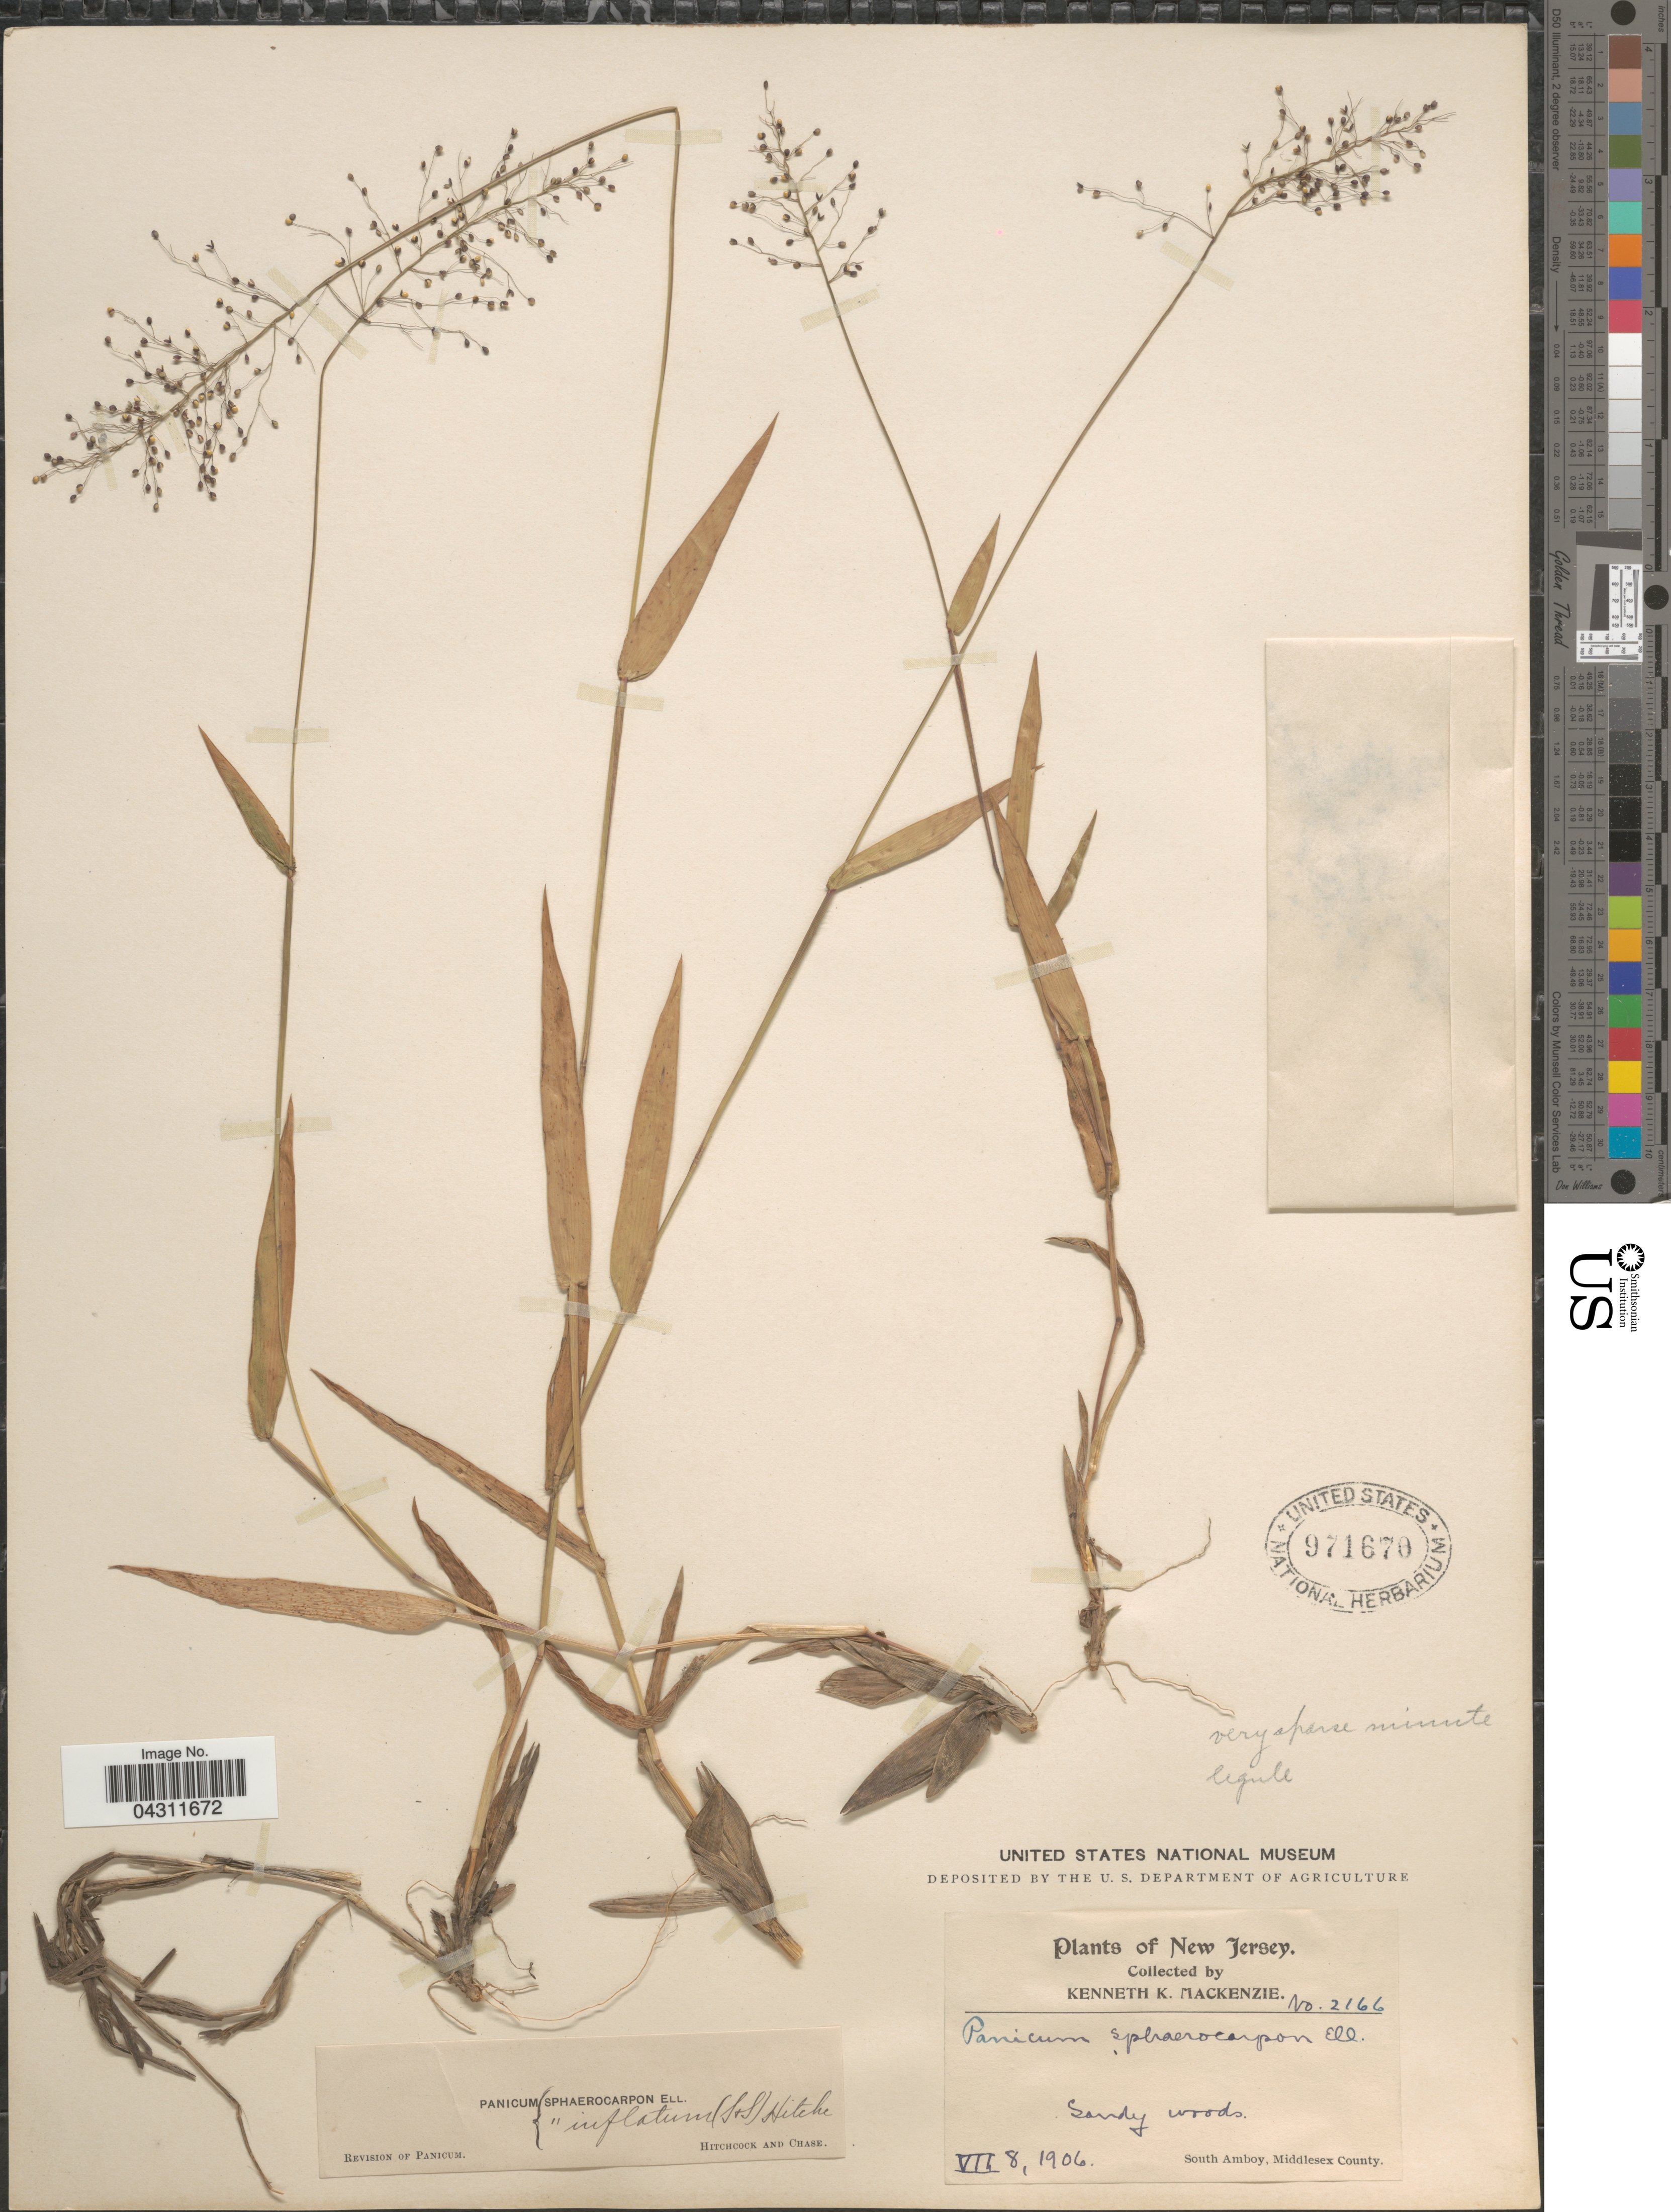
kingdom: Plantae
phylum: Tracheophyta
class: Liliopsida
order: Poales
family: Poaceae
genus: Dichanthelium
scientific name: Dichanthelium strigosum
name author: (Muhl. ex Elliott) Freckmann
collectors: K. K. Mackenzie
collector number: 2166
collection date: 1906-07-08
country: United States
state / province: New Jersey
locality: Sandy woods. South Amboy, Middlesex County.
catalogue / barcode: US 971670